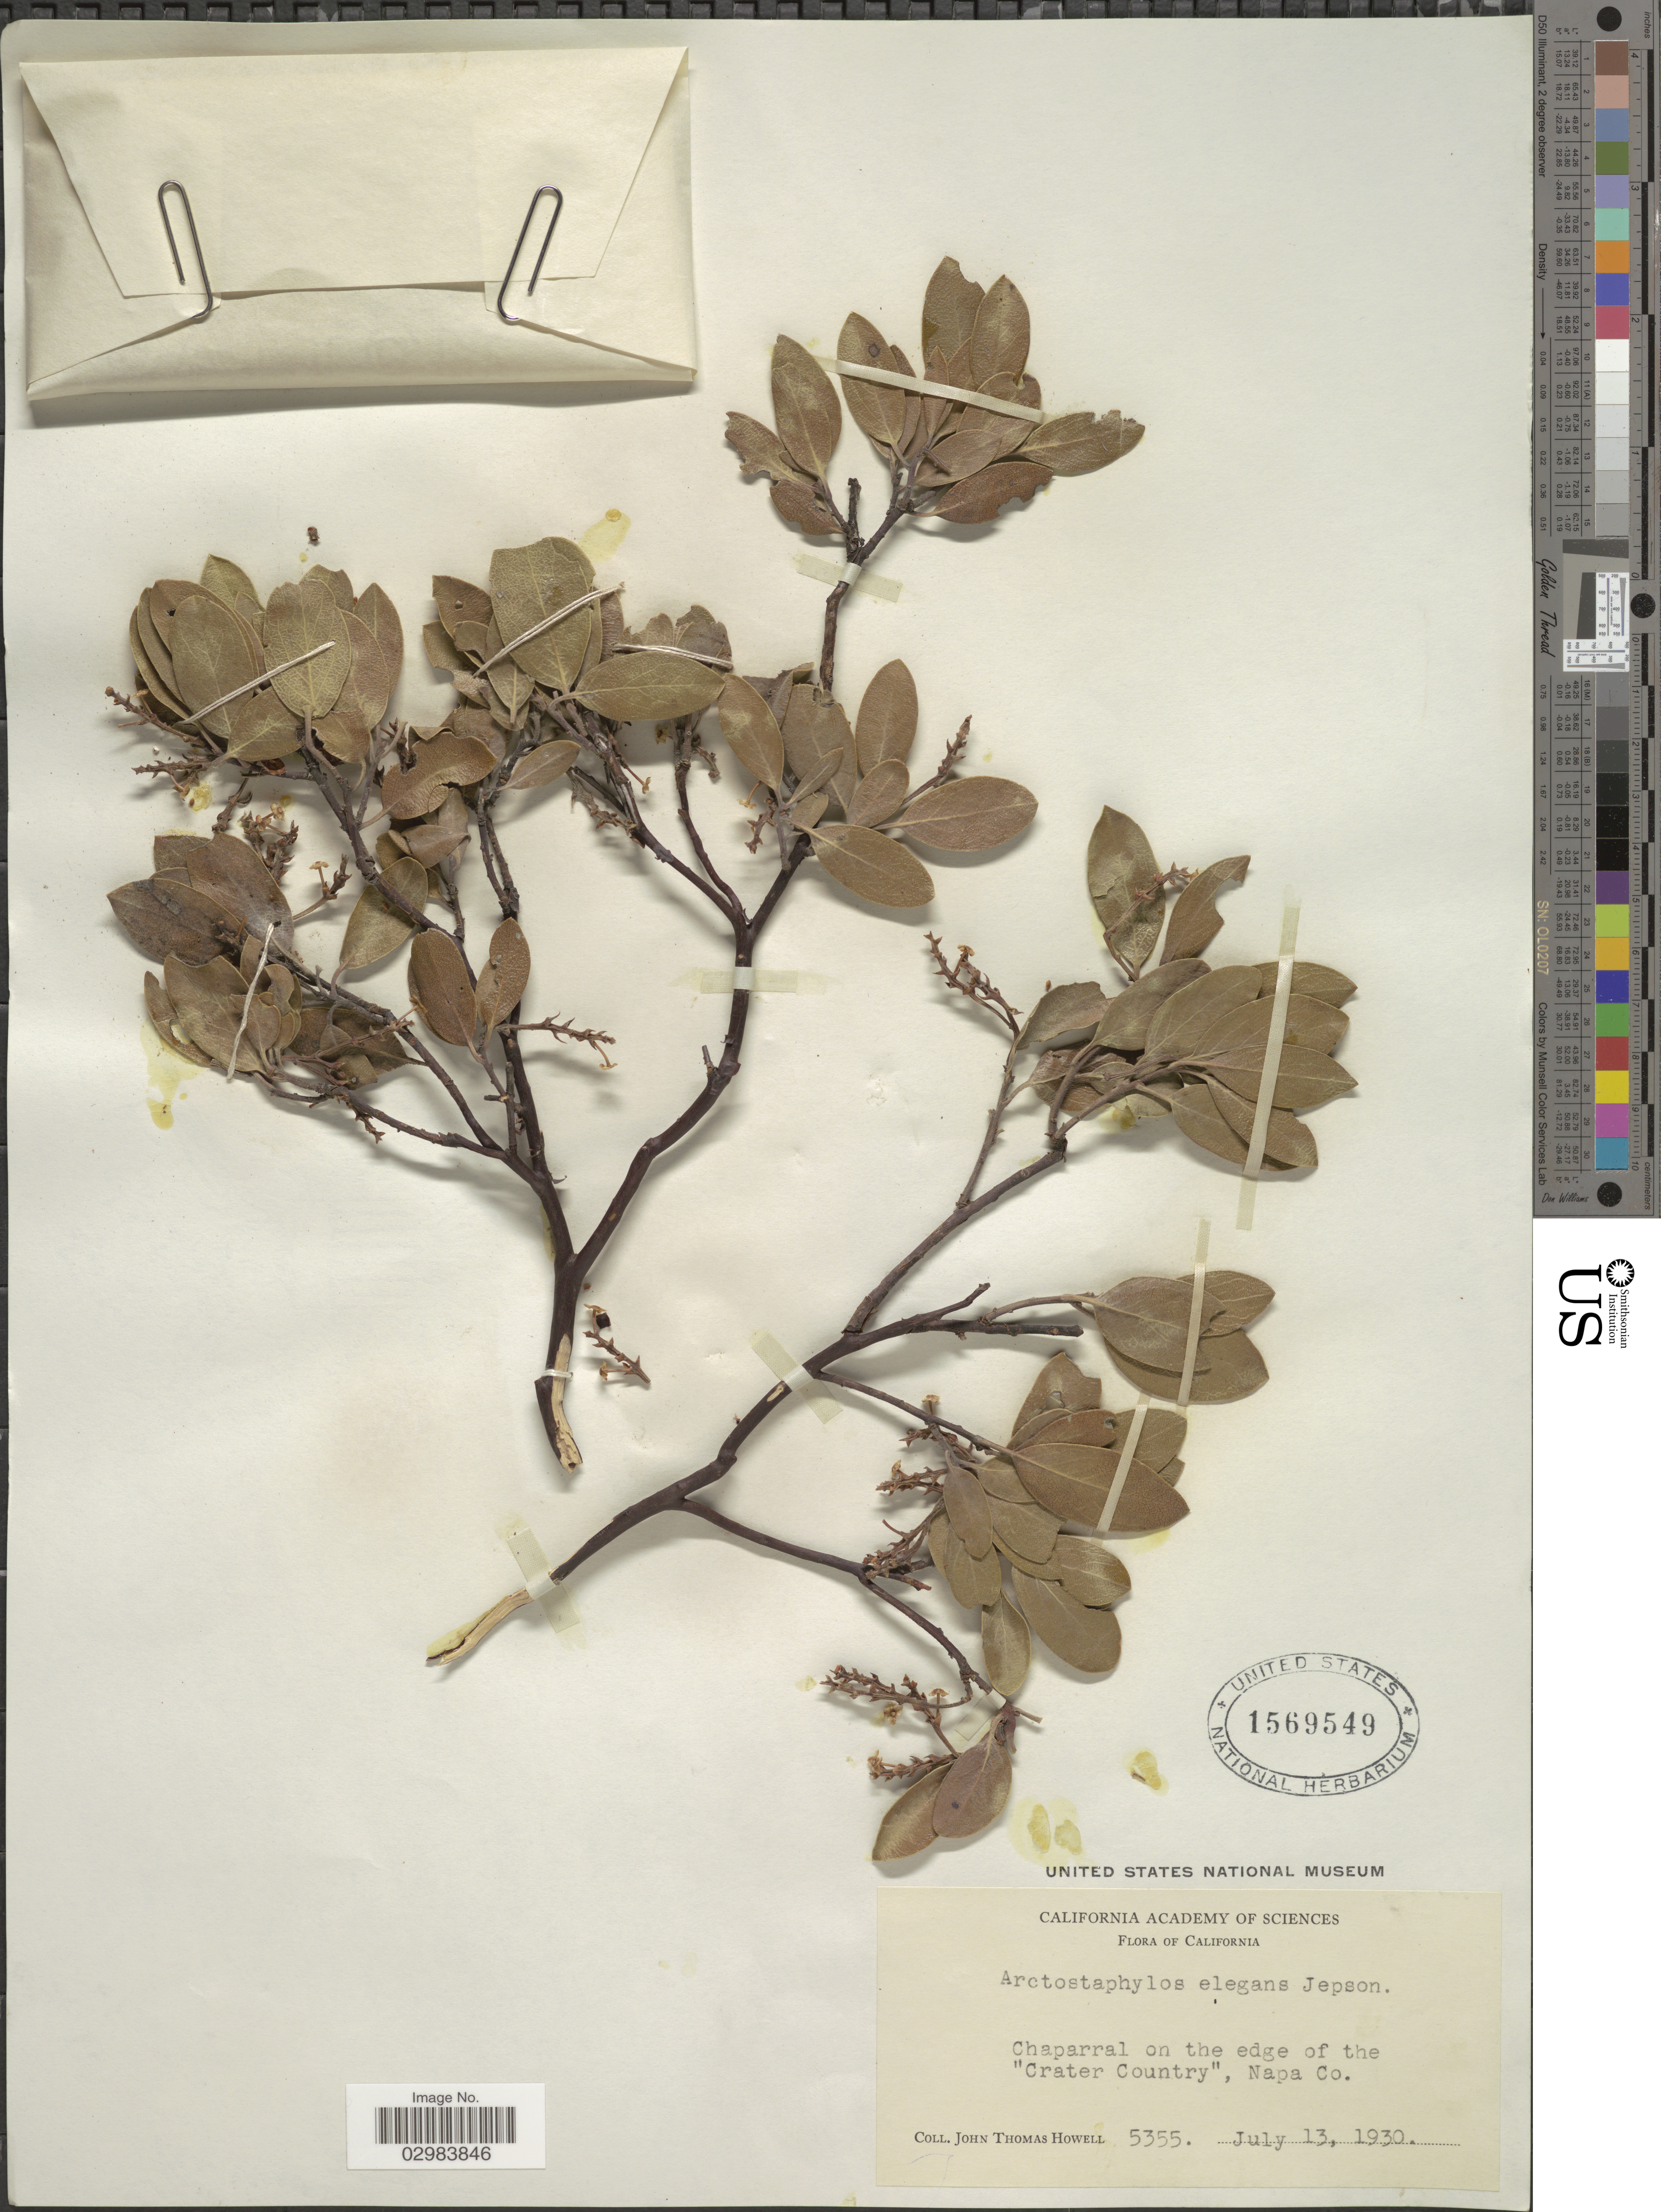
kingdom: Plantae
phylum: Tracheophyta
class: Magnoliopsida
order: Ericales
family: Ericaceae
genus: Arctostaphylos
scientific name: Arctostaphylos elegans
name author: Jeps.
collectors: J. T. Howell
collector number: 5355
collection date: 1930-07-13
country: United States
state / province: California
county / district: Napa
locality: Chaparral on the edge of the "Crater Country", Napa Co.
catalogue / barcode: US 1569549